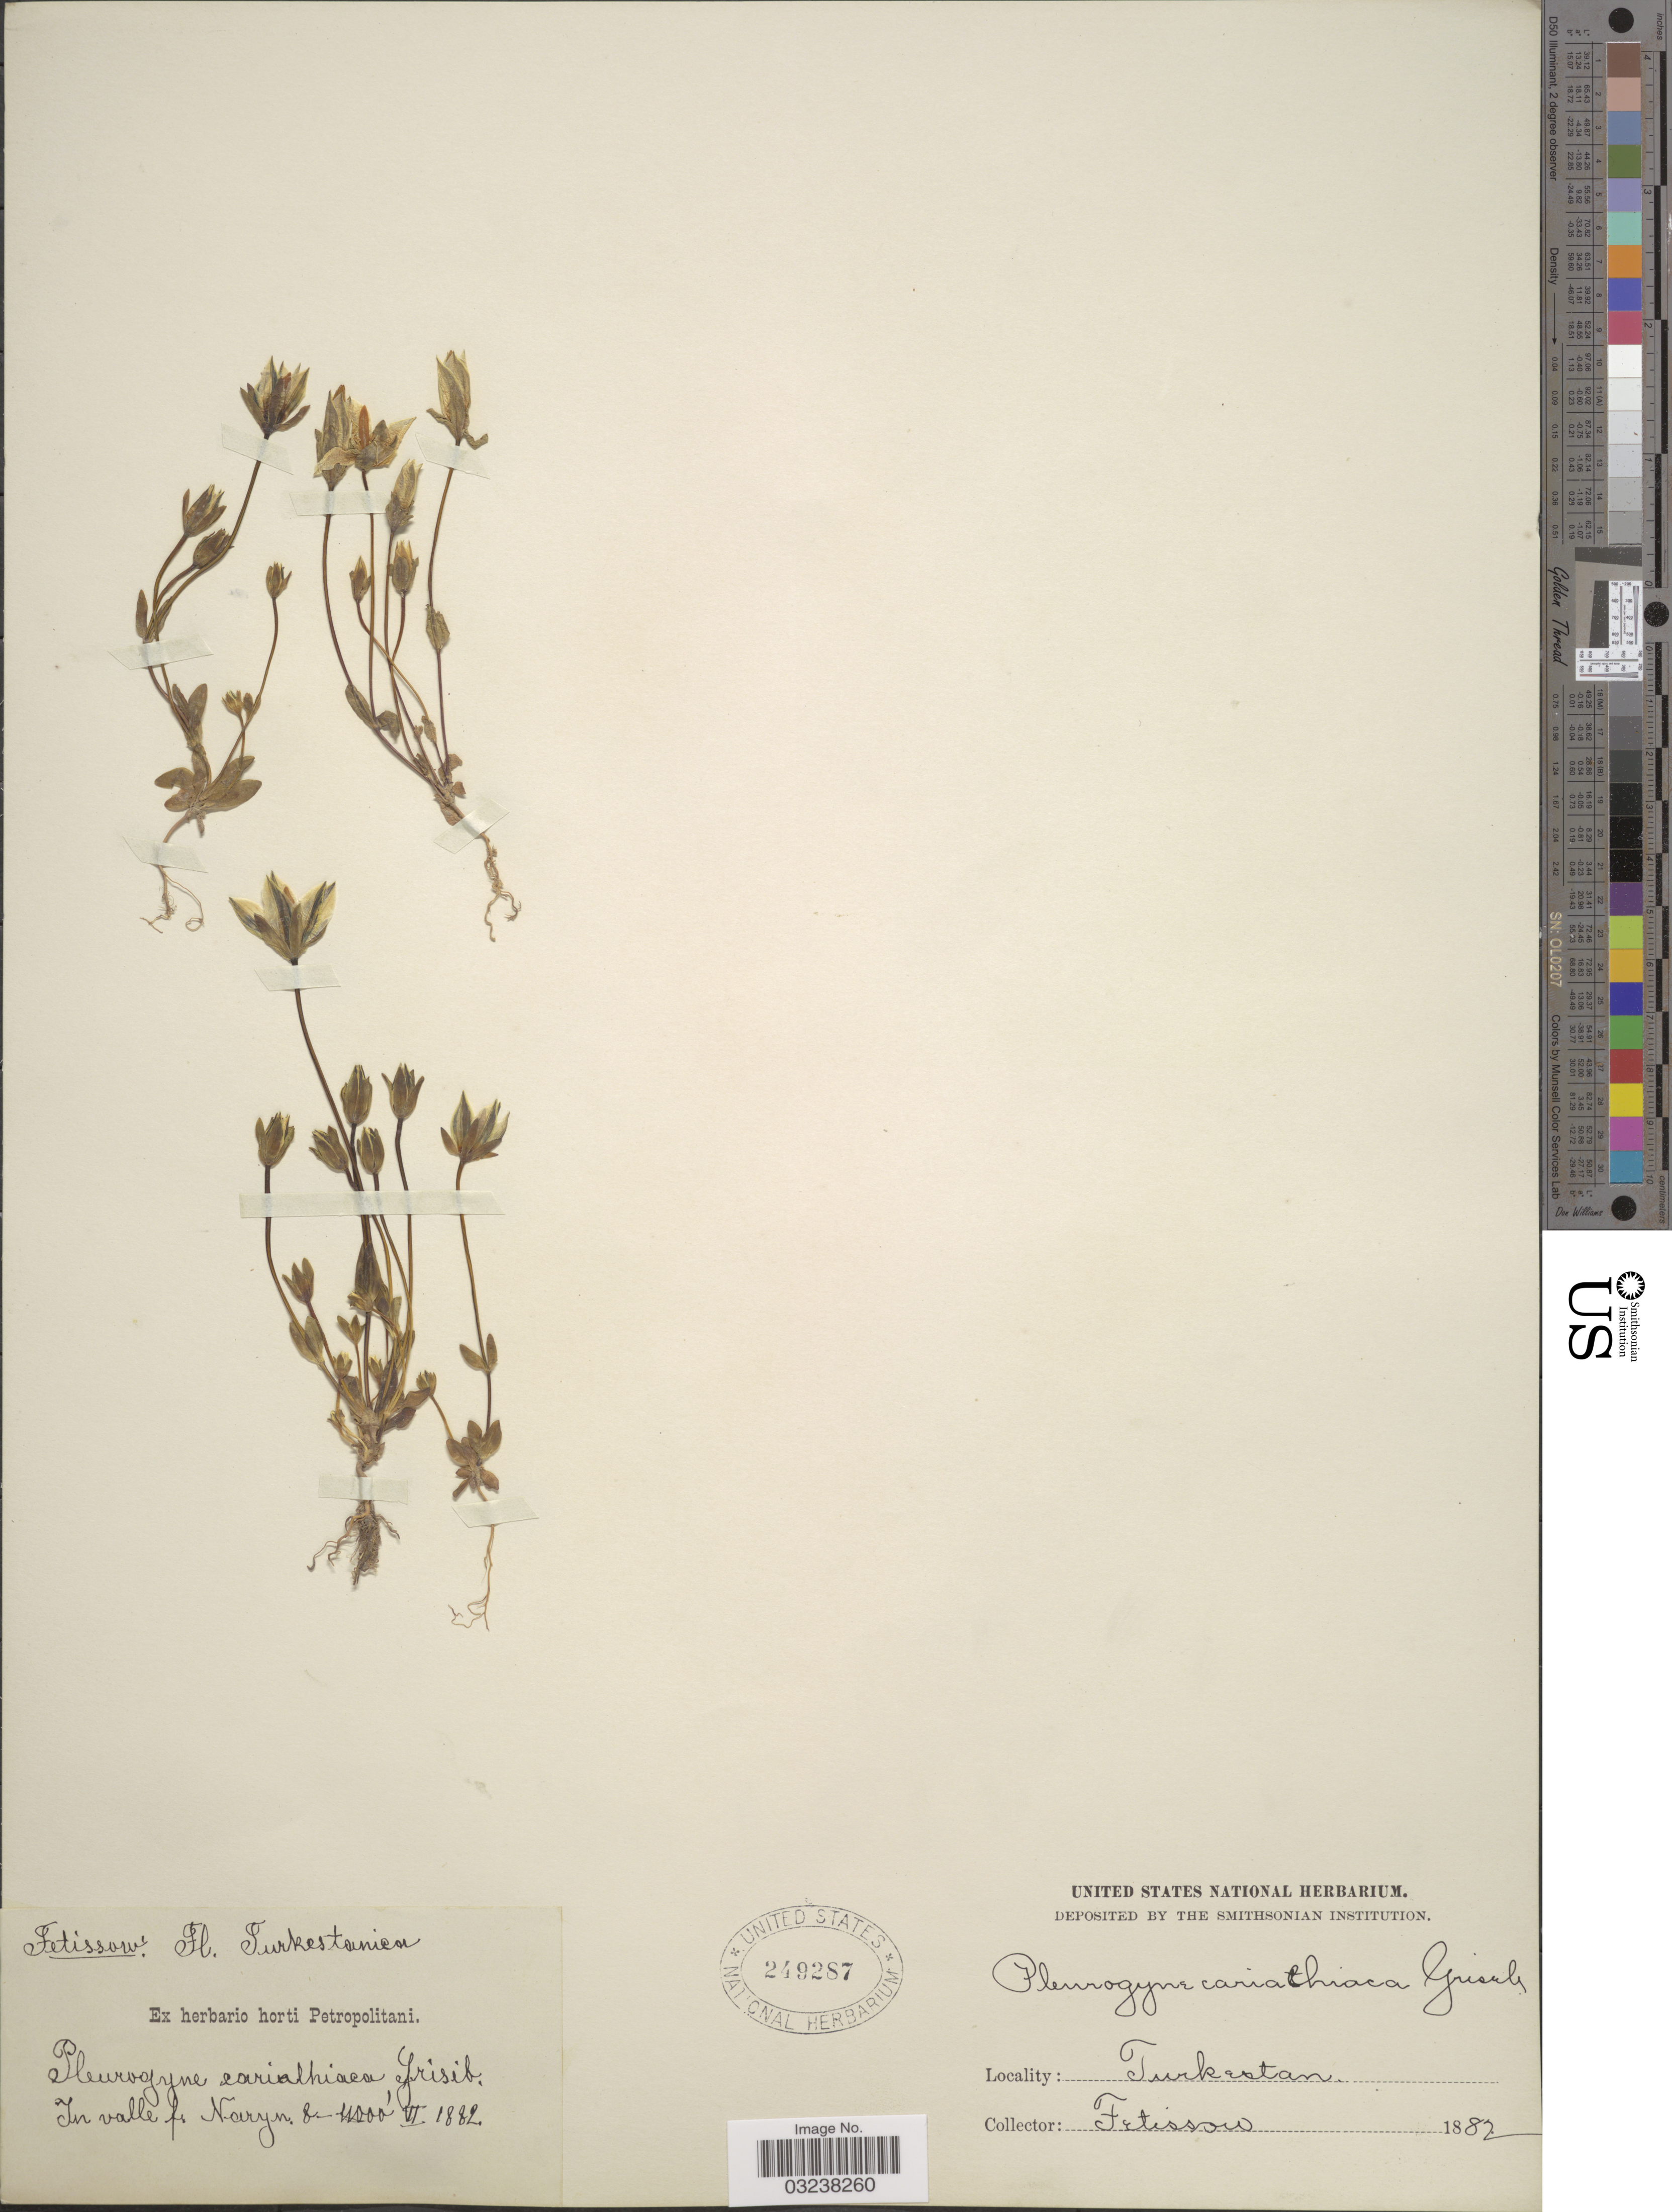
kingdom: Plantae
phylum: Tracheophyta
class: Magnoliopsida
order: Gentianales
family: Gentianaceae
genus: Lomatogonium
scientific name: Lomatogonium carinthiacum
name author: (Wulfen) A. Braun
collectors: -. Fetissow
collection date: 1882-06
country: Kyrgyzstan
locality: Turkestan. In valle f. Naryn.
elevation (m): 2438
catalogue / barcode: US 249287